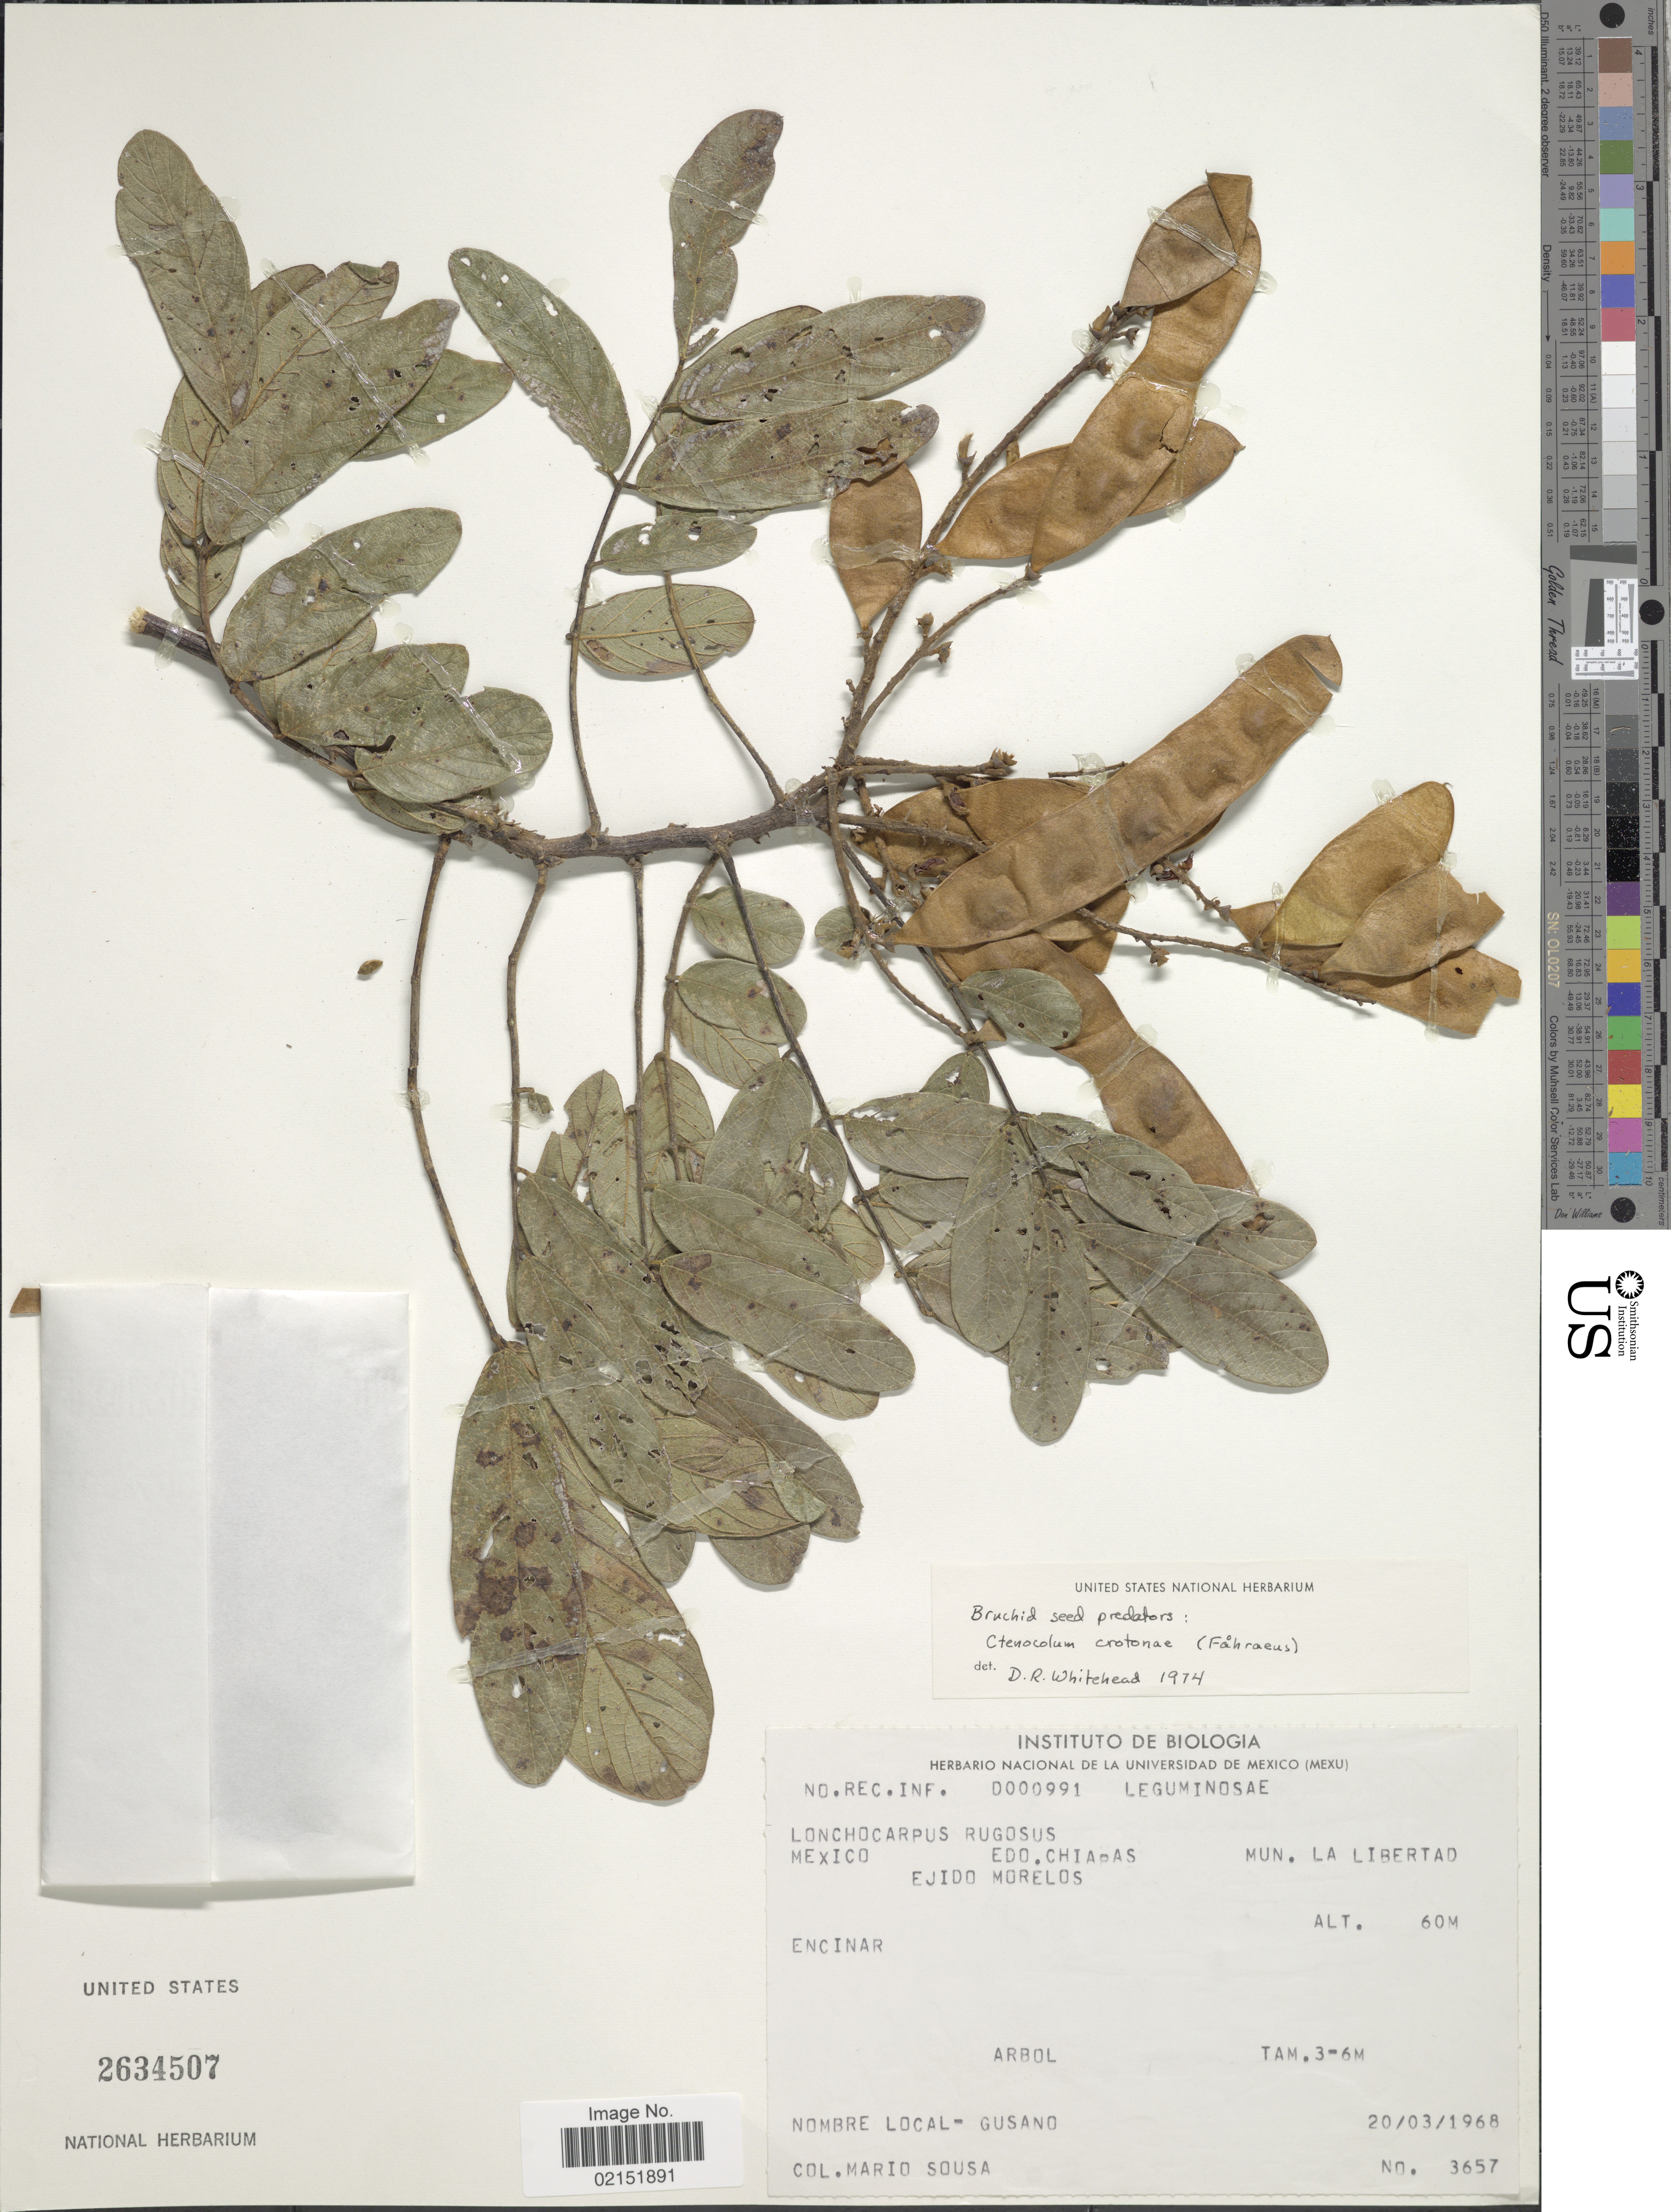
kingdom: Plantae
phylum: Tracheophyta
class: Magnoliopsida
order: Fabales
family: Fabaceae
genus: Lonchocarpus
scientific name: Lonchocarpus rugosus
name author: Benth.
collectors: M. Sousa S.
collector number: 3657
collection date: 1968-03-20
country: Mexico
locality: Edo. Chiapas, Ejido Morelos, Mun. La Libertad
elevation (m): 60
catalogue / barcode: US 2634507